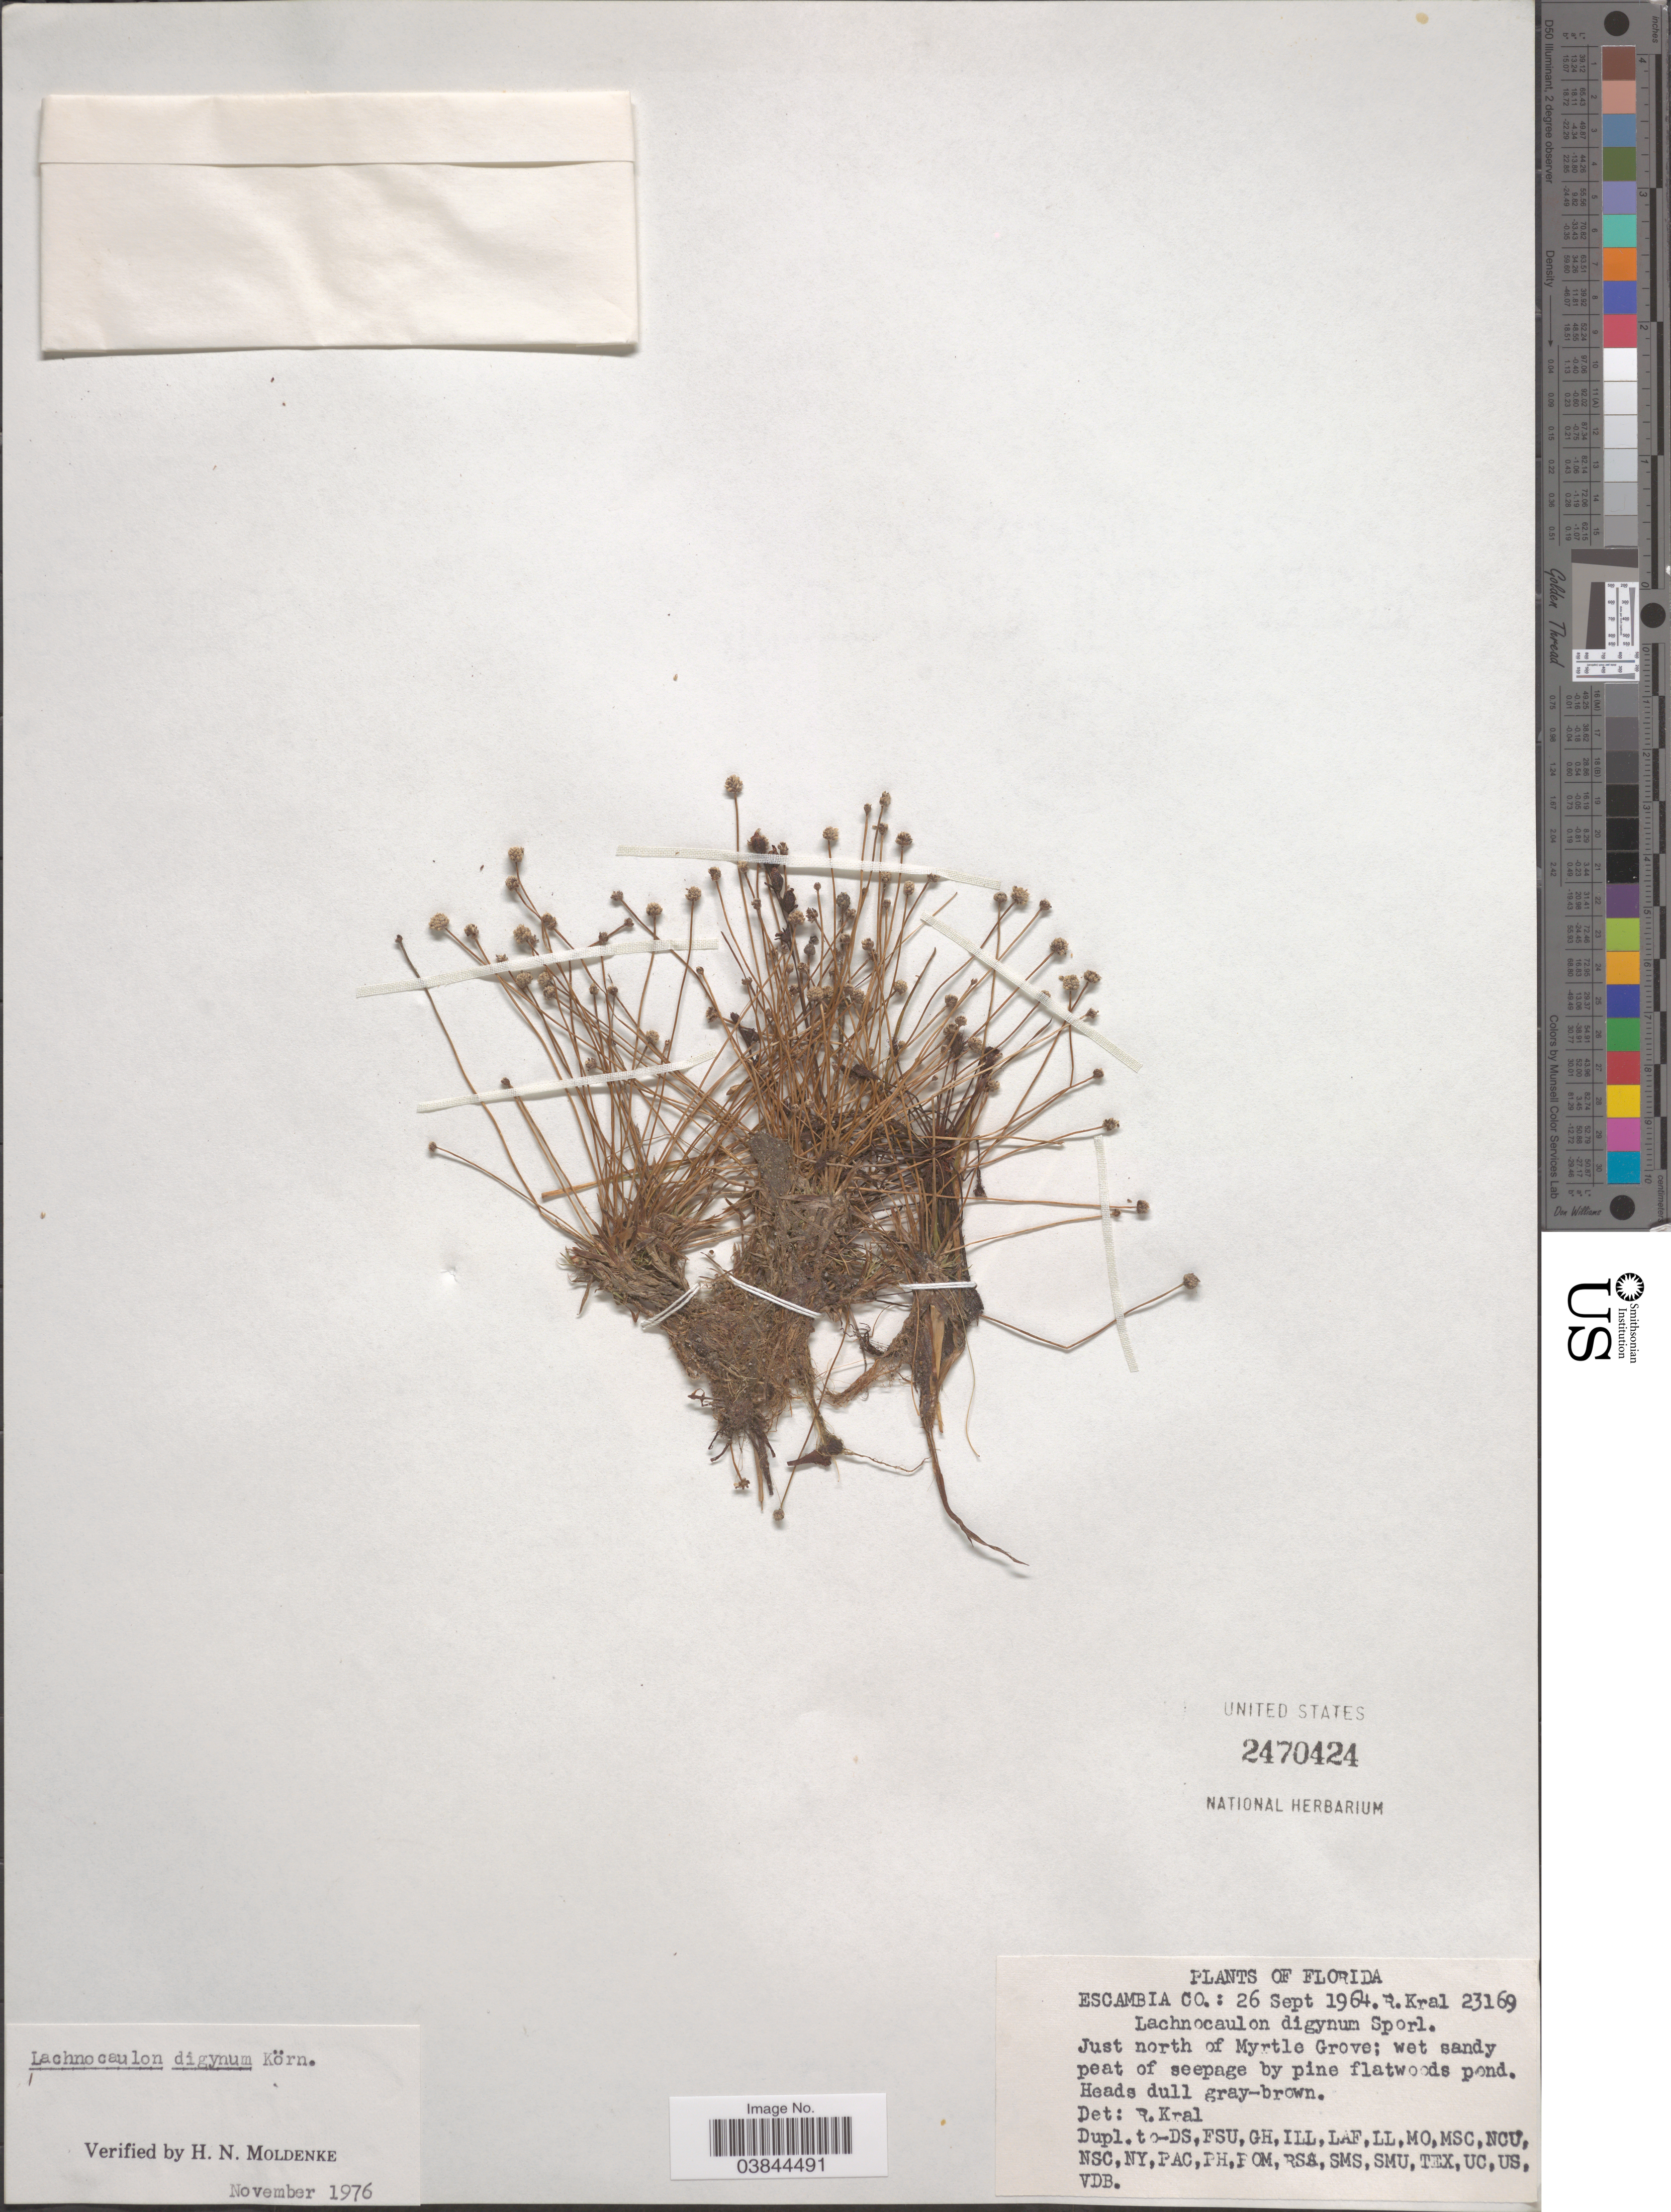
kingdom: Plantae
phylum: Tracheophyta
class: Liliopsida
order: Poales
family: Eriocaulaceae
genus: Lachnocaulon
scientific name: Lachnocaulon digynum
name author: Körn.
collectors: R. Kral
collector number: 23169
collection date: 1964-09-26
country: United States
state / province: Florida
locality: Escambia Co.: Just north of Myrtle Grove.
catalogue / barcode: US 2470424